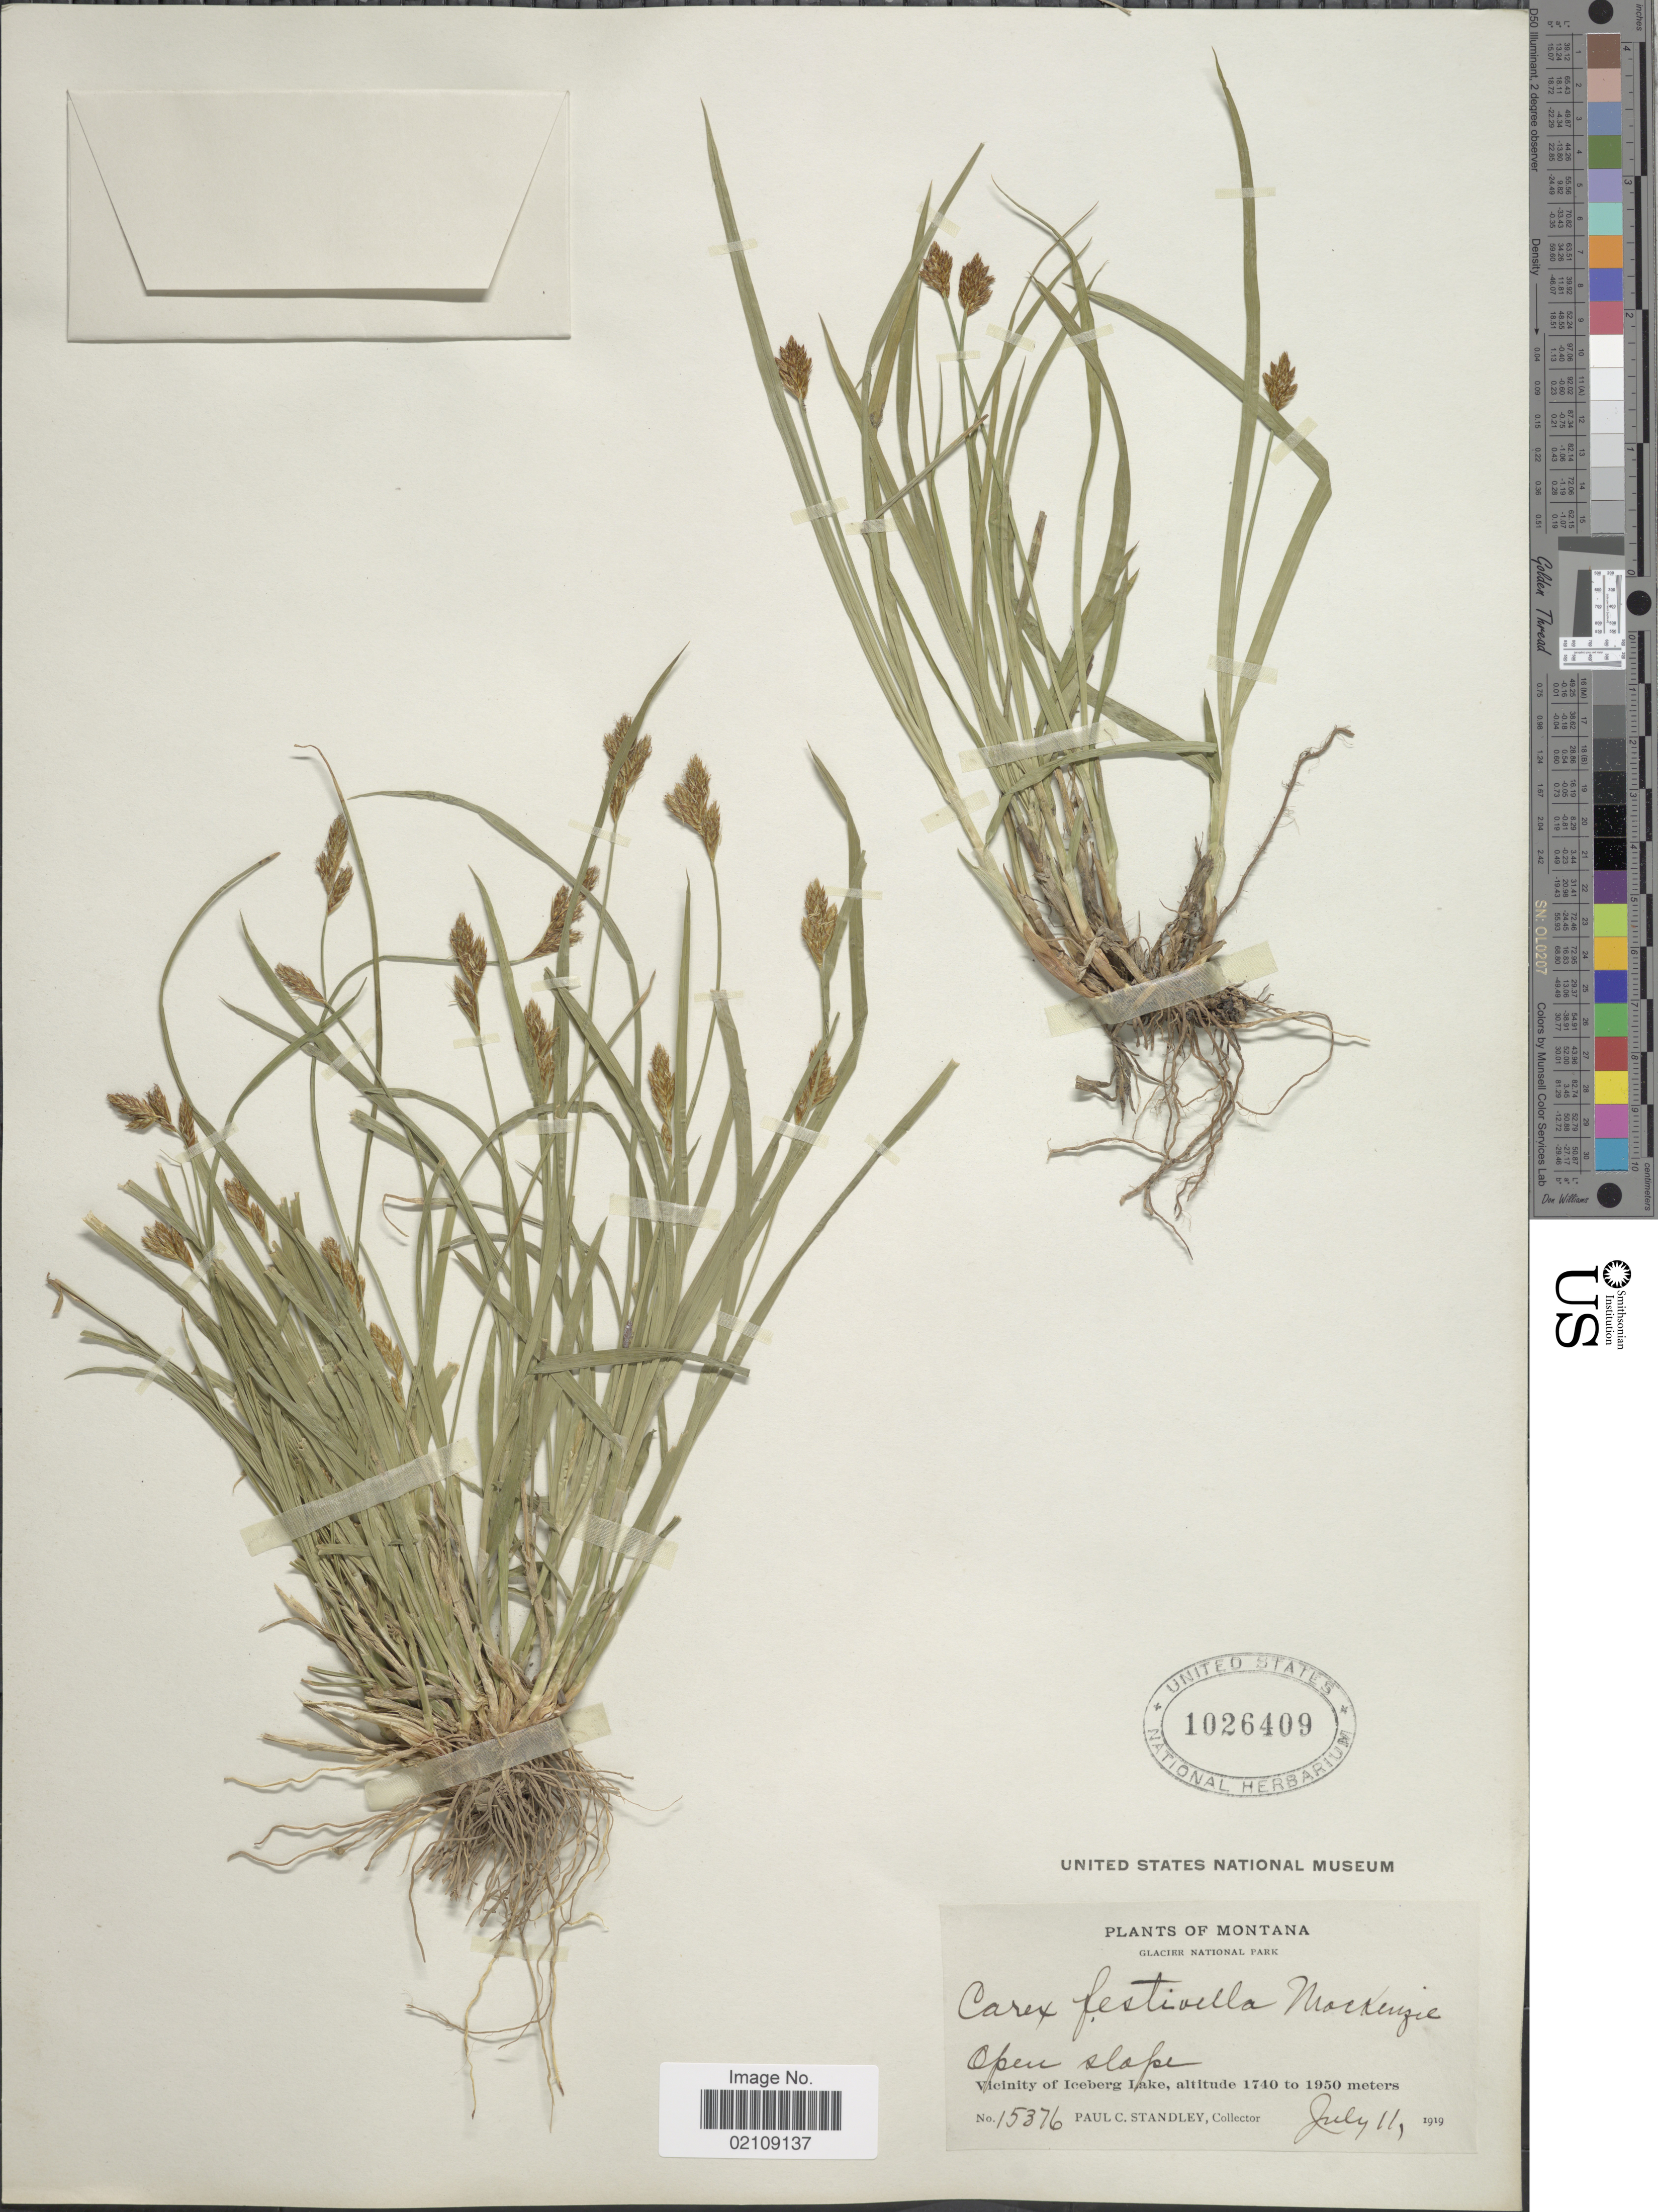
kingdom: Plantae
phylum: Tracheophyta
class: Liliopsida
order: Poales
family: Cyperaceae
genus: Carex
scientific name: Carex microptera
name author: Mack.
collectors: P. C. Standley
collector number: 15376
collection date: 1919-07-11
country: United States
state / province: Montana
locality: Glacier National Park. Vicinity of Iceberg Lake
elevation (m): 1740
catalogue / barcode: US 1026409